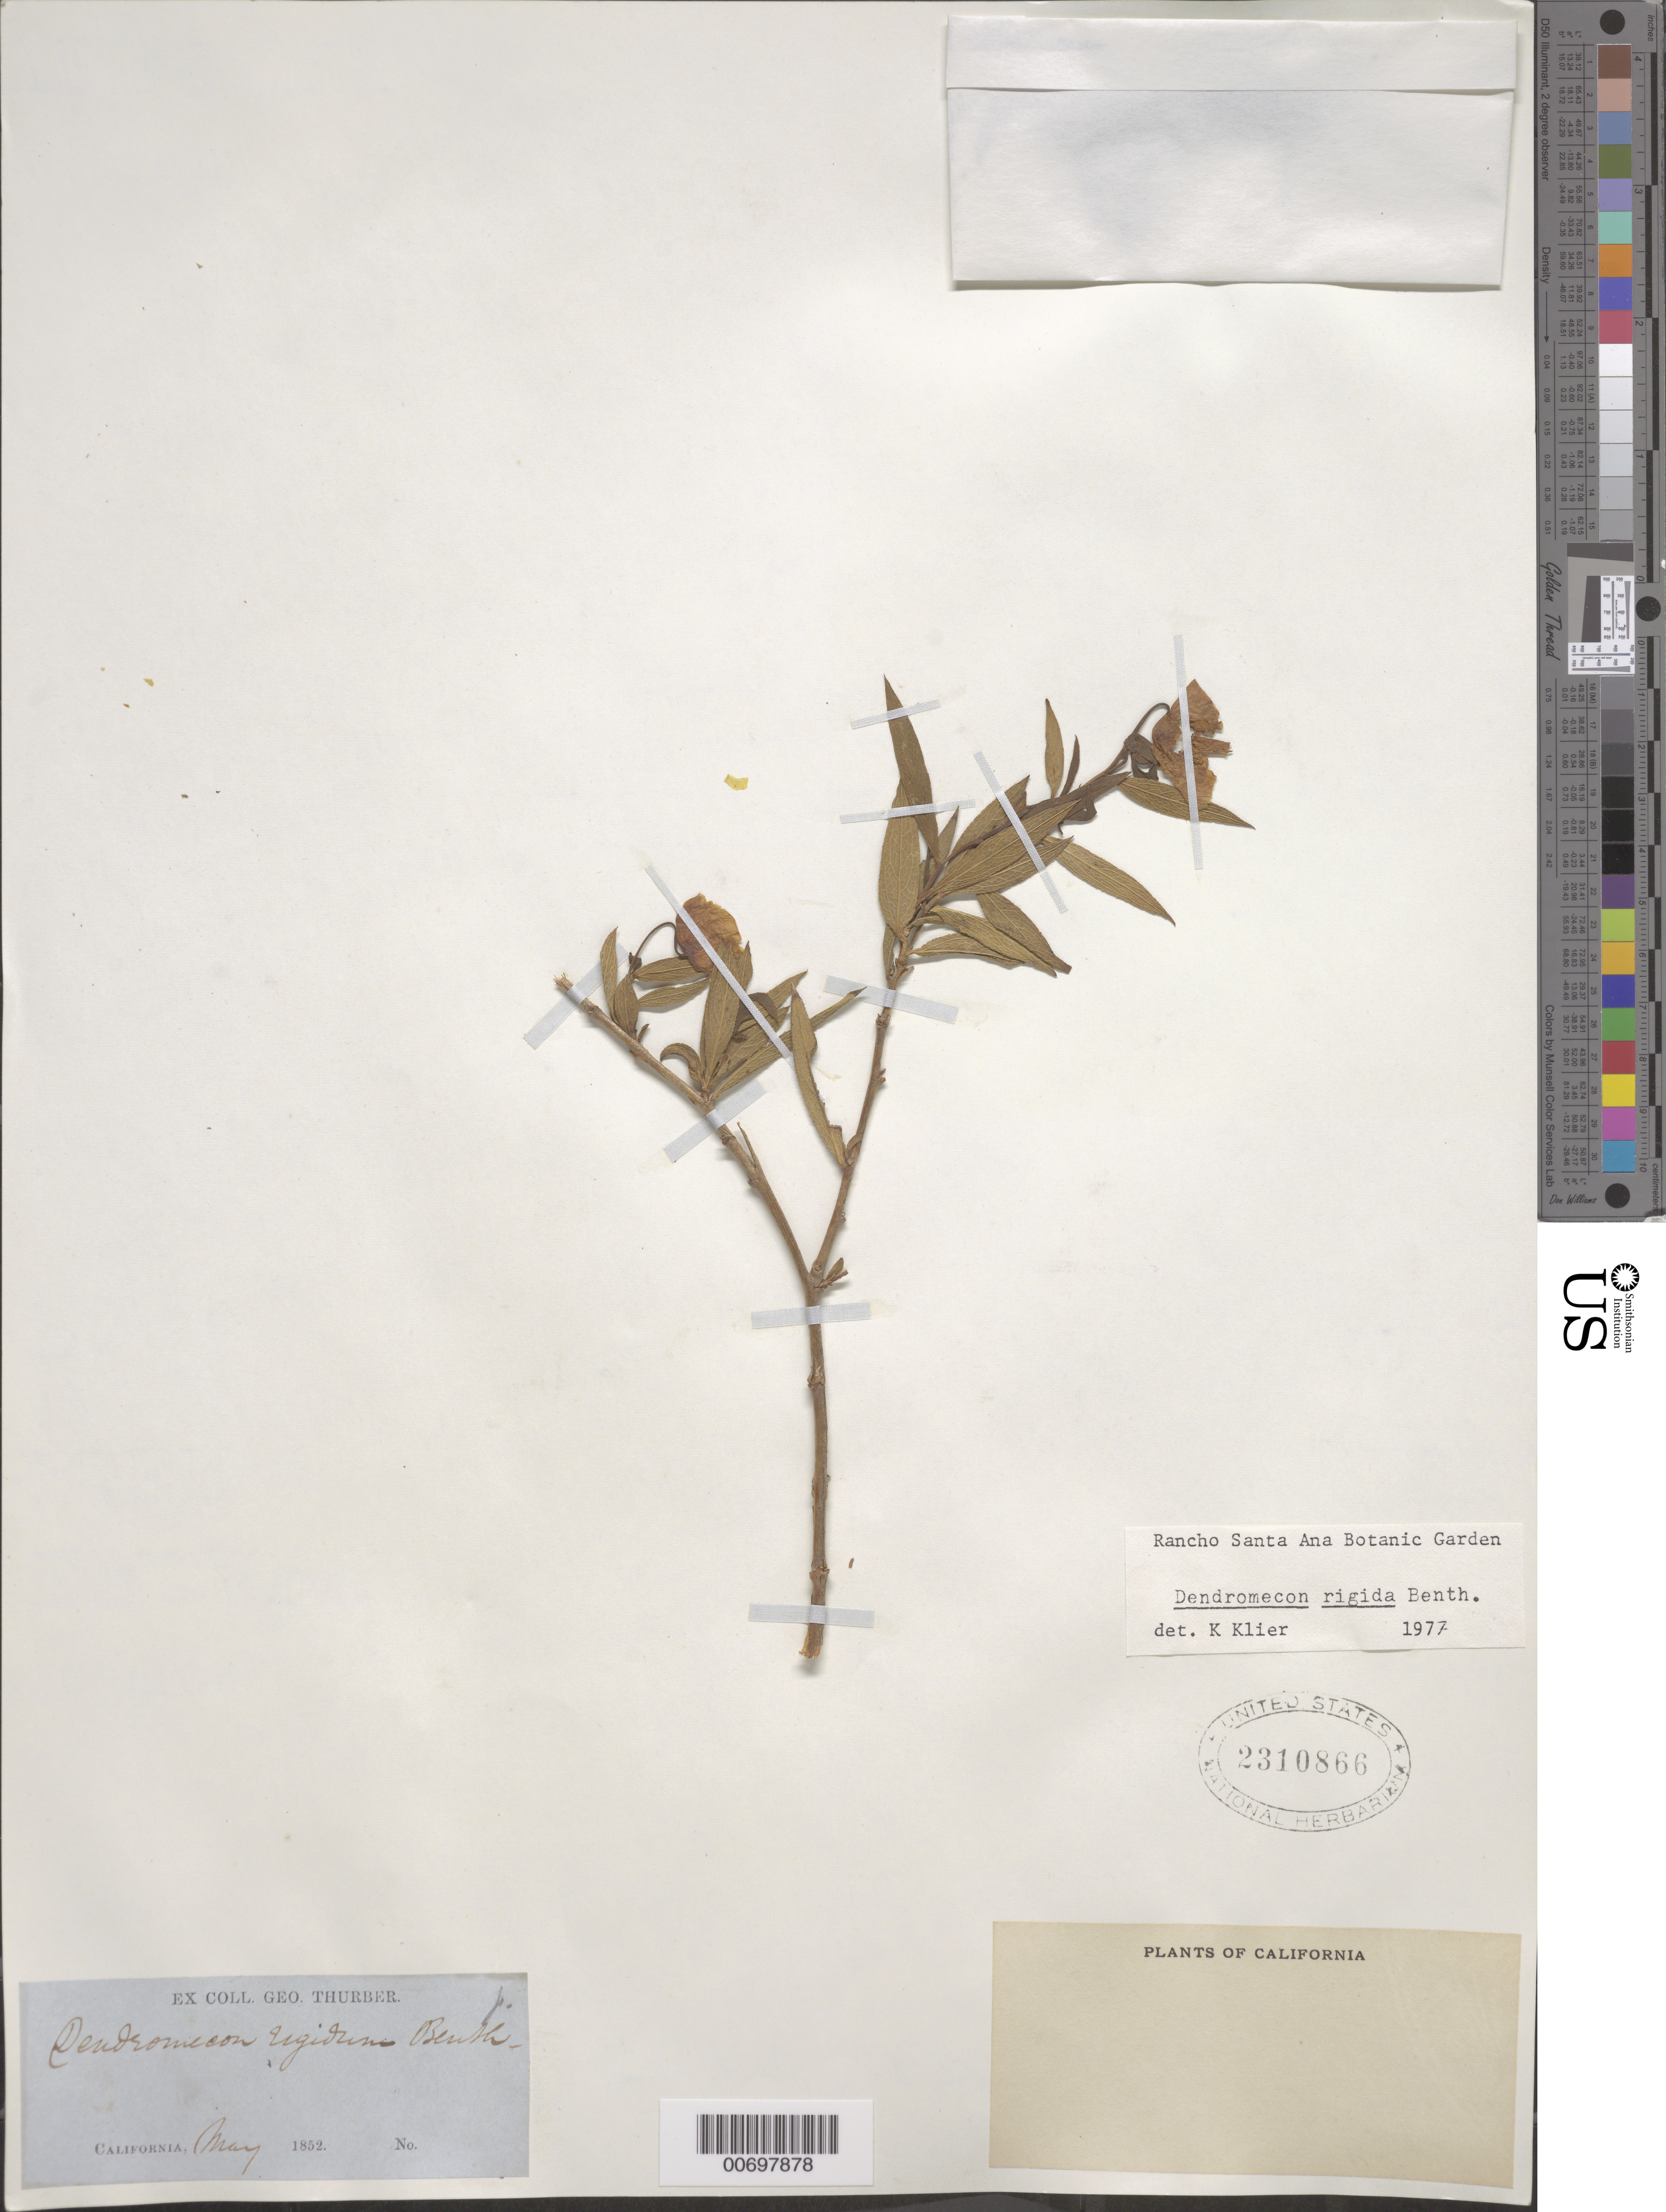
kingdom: Plantae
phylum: Tracheophyta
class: Magnoliopsida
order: Ranunculales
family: Papaveraceae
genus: Dendromecon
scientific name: Dendromecon rigida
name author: Benth.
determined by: Klier, K., (RSA), Rancho Santa Ana Botanic Garden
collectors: G. Thurber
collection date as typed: May 1852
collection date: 1852-05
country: United States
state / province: California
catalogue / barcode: US 3210866